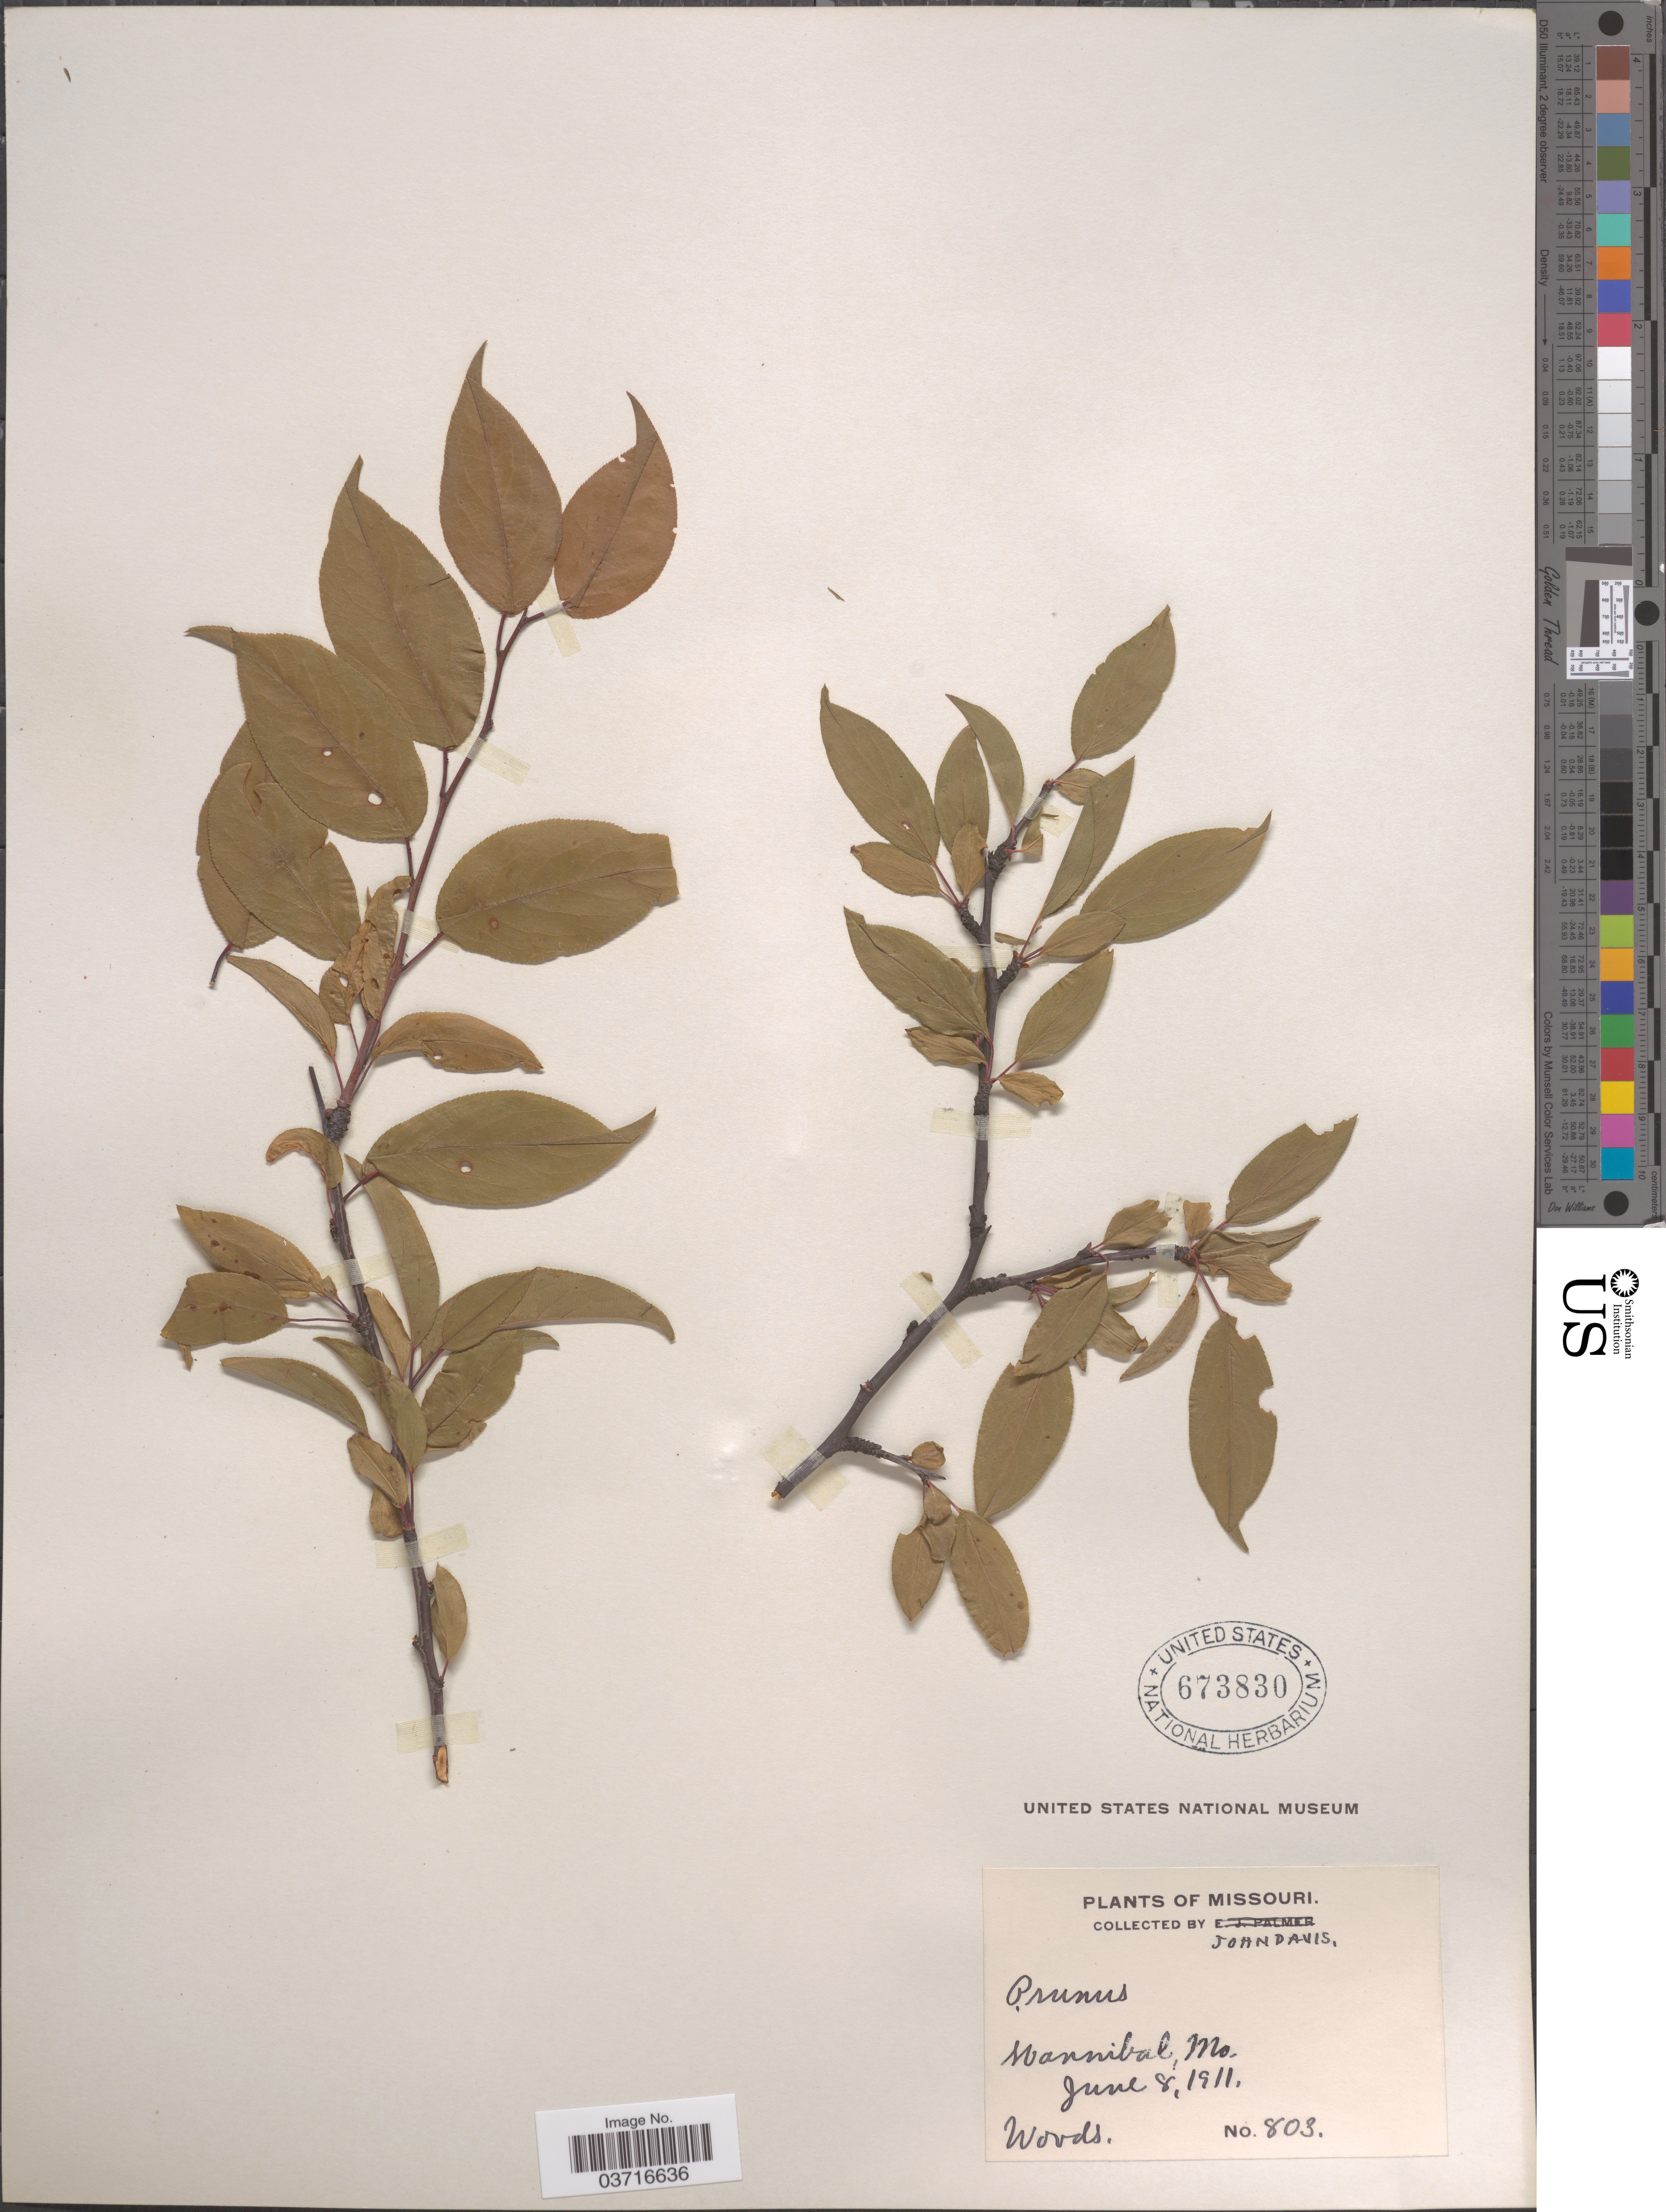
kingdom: Plantae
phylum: Tracheophyta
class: Magnoliopsida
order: Rosales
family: Rosaceae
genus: Prunus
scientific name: Prunus sp.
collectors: J. Davis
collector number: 803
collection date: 1911-06-08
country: United States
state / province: Missouri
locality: Hannibal.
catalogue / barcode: US 673830